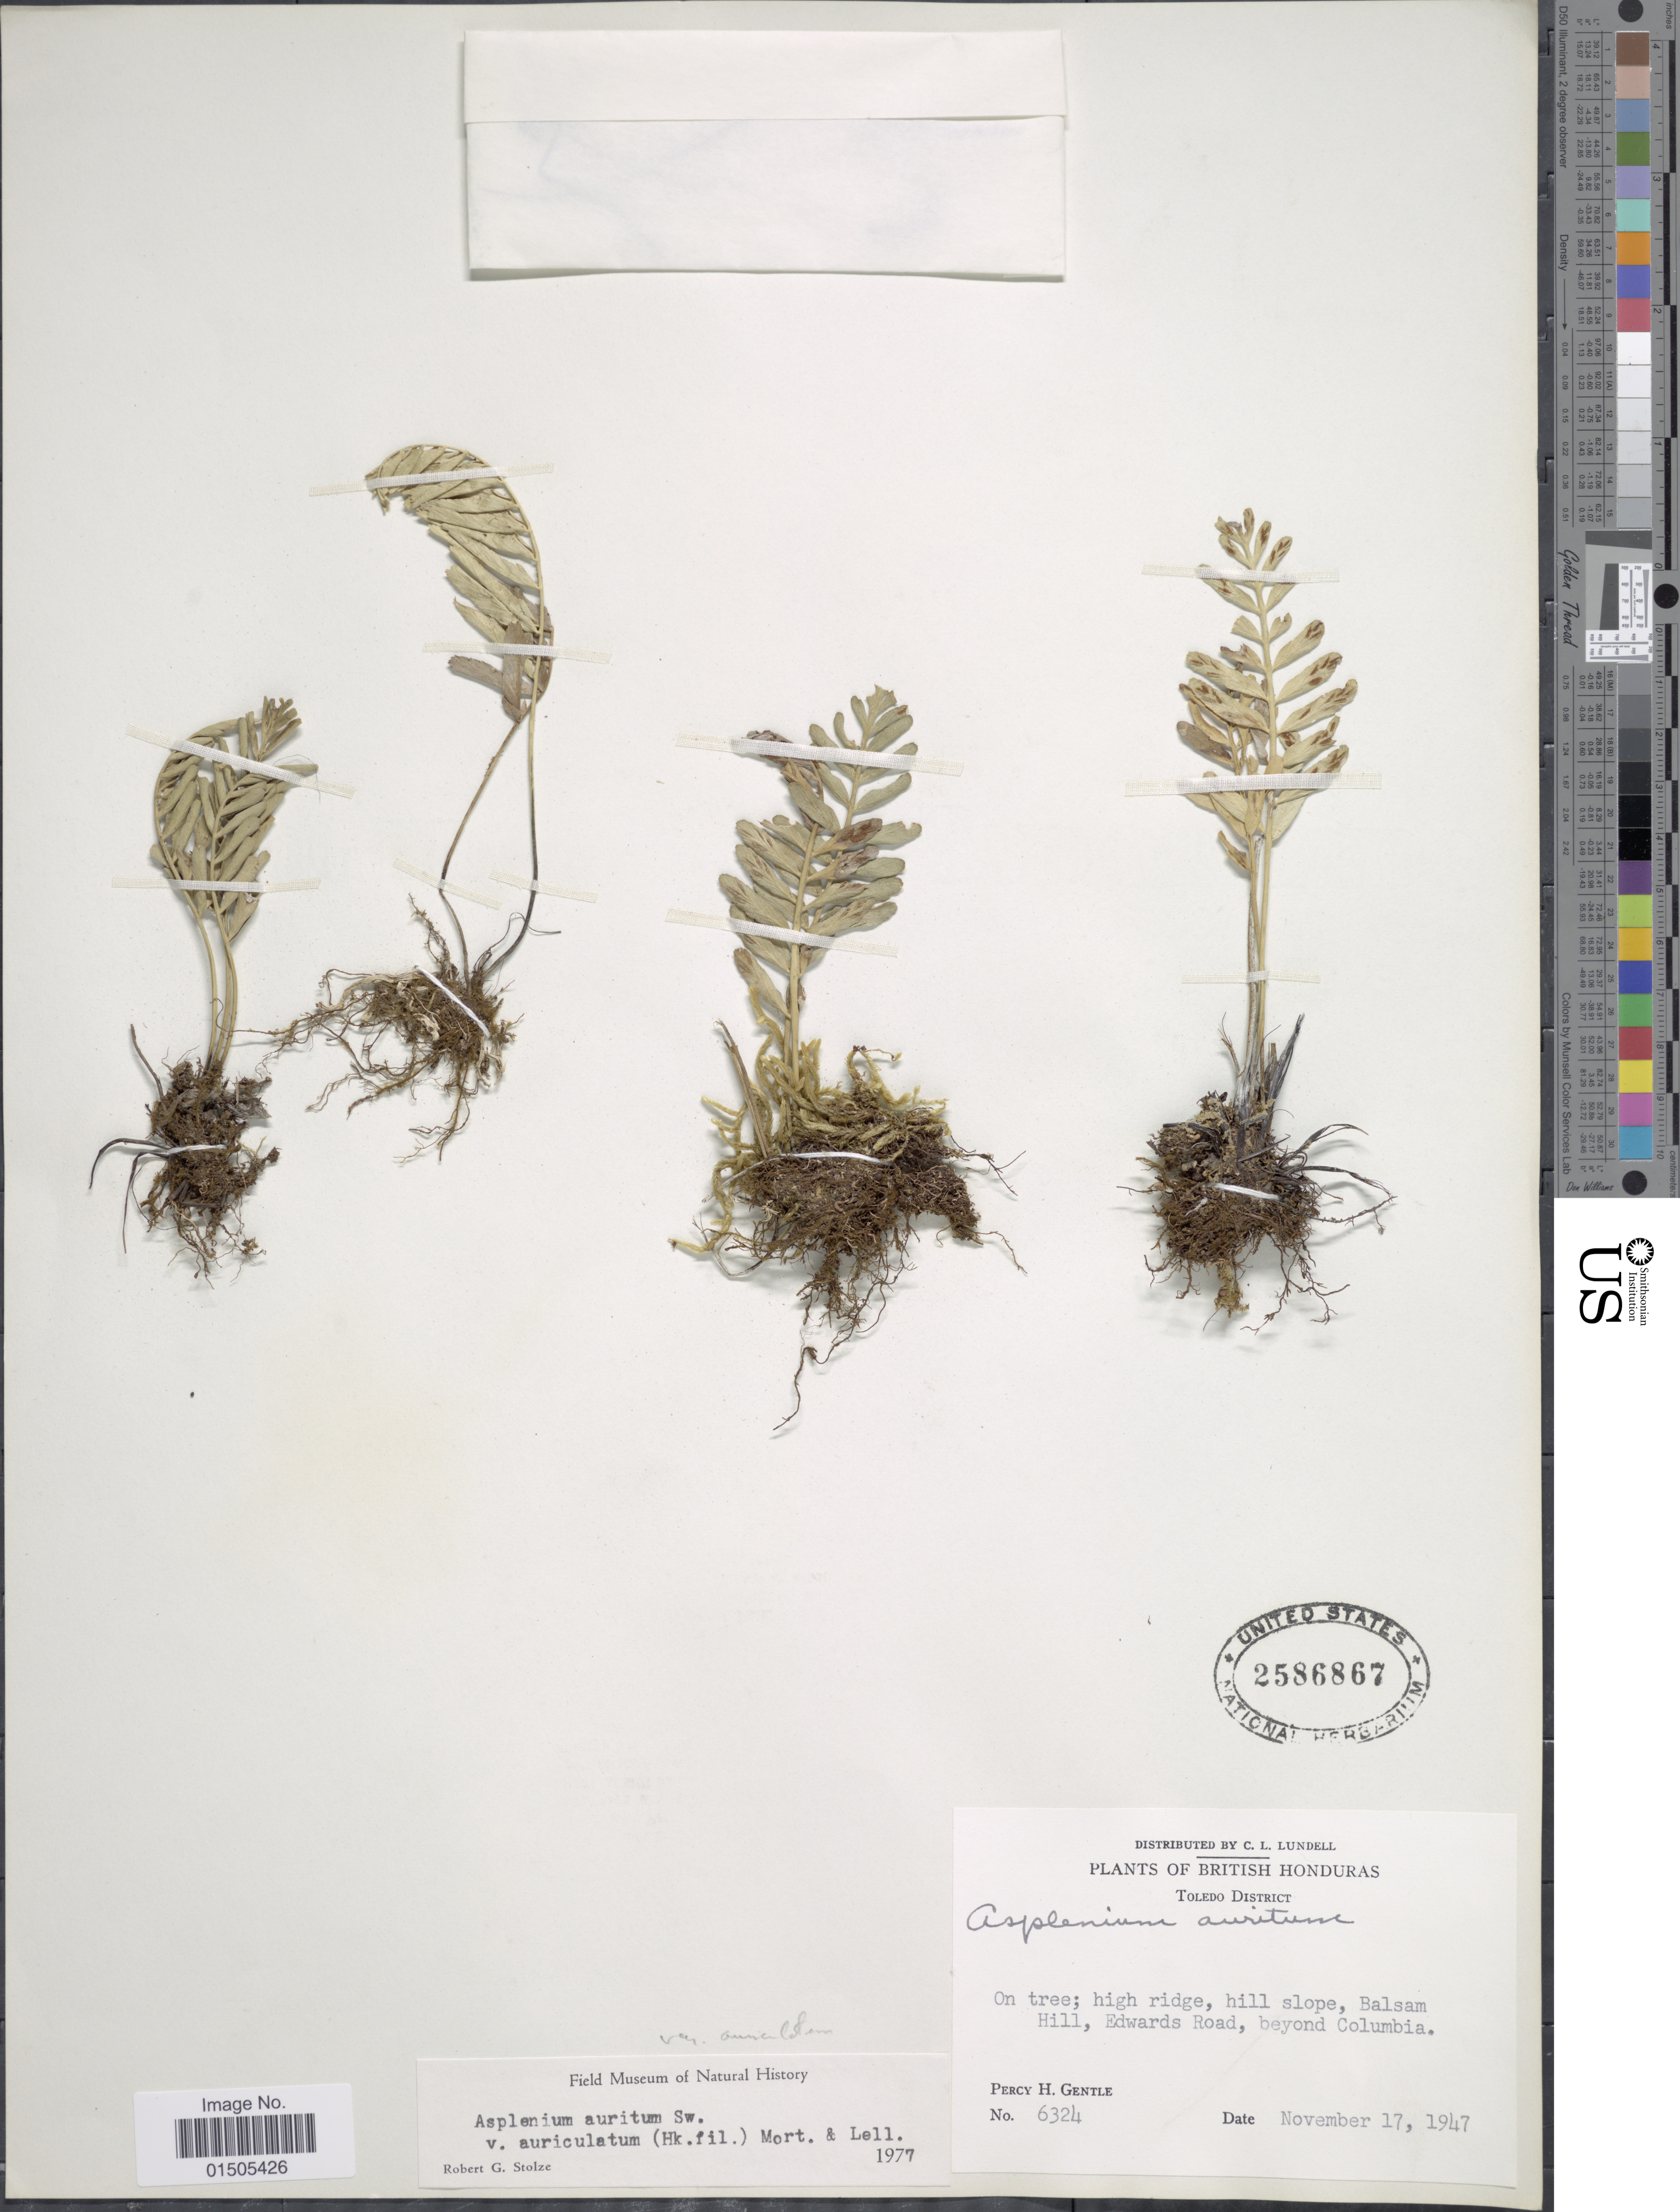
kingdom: Plantae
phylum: Tracheophyta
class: Polypodiopsida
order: Polypodiales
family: Aspleniaceae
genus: Asplenium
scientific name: Asplenium auritum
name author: Sw.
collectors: P. H. Gentle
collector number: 6324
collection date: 1947-11-17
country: Belize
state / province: Toledo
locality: British Honduras. High ridge, hill slope, Balsam Hill, Edwards Road, beyond Columbia.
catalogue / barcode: US 2586867